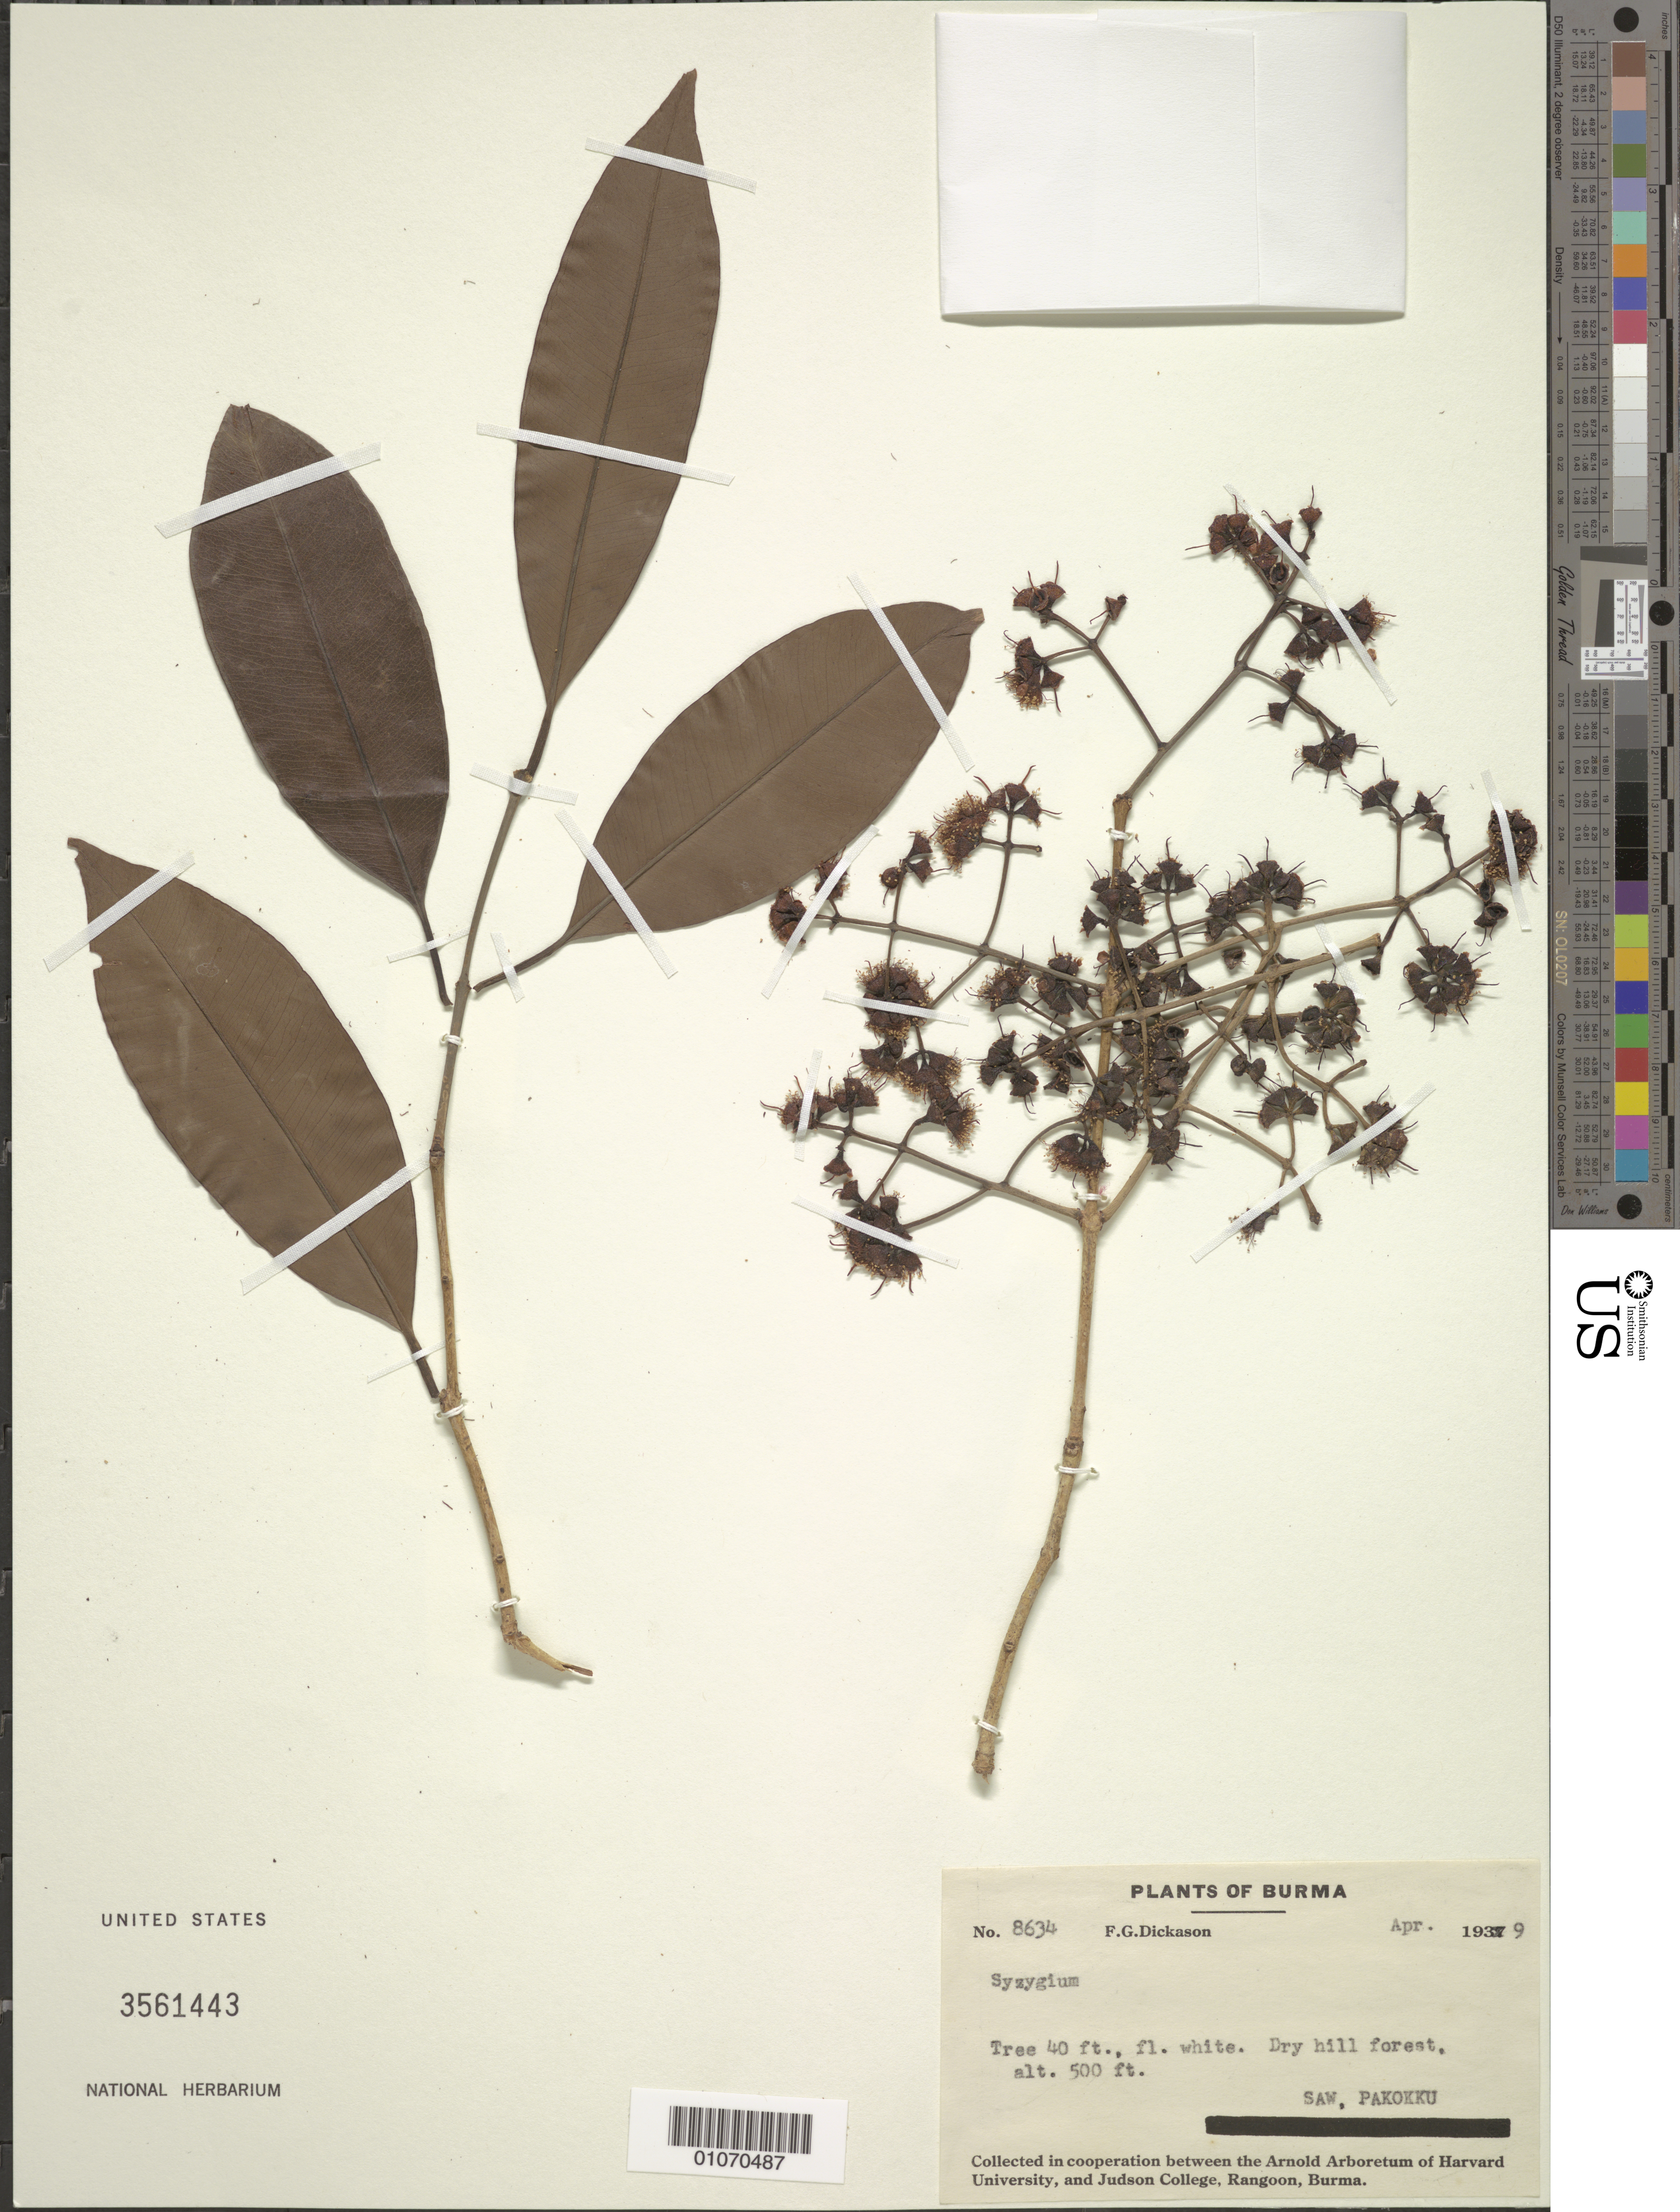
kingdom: Plantae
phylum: Tracheophyta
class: Magnoliopsida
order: Myrtales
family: Myrtaceae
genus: Syzygium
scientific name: Syzygium sp.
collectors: F. Dickason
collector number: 8634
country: Myanmar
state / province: Magway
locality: Saw, Pakokku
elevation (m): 152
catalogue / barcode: US 3561443